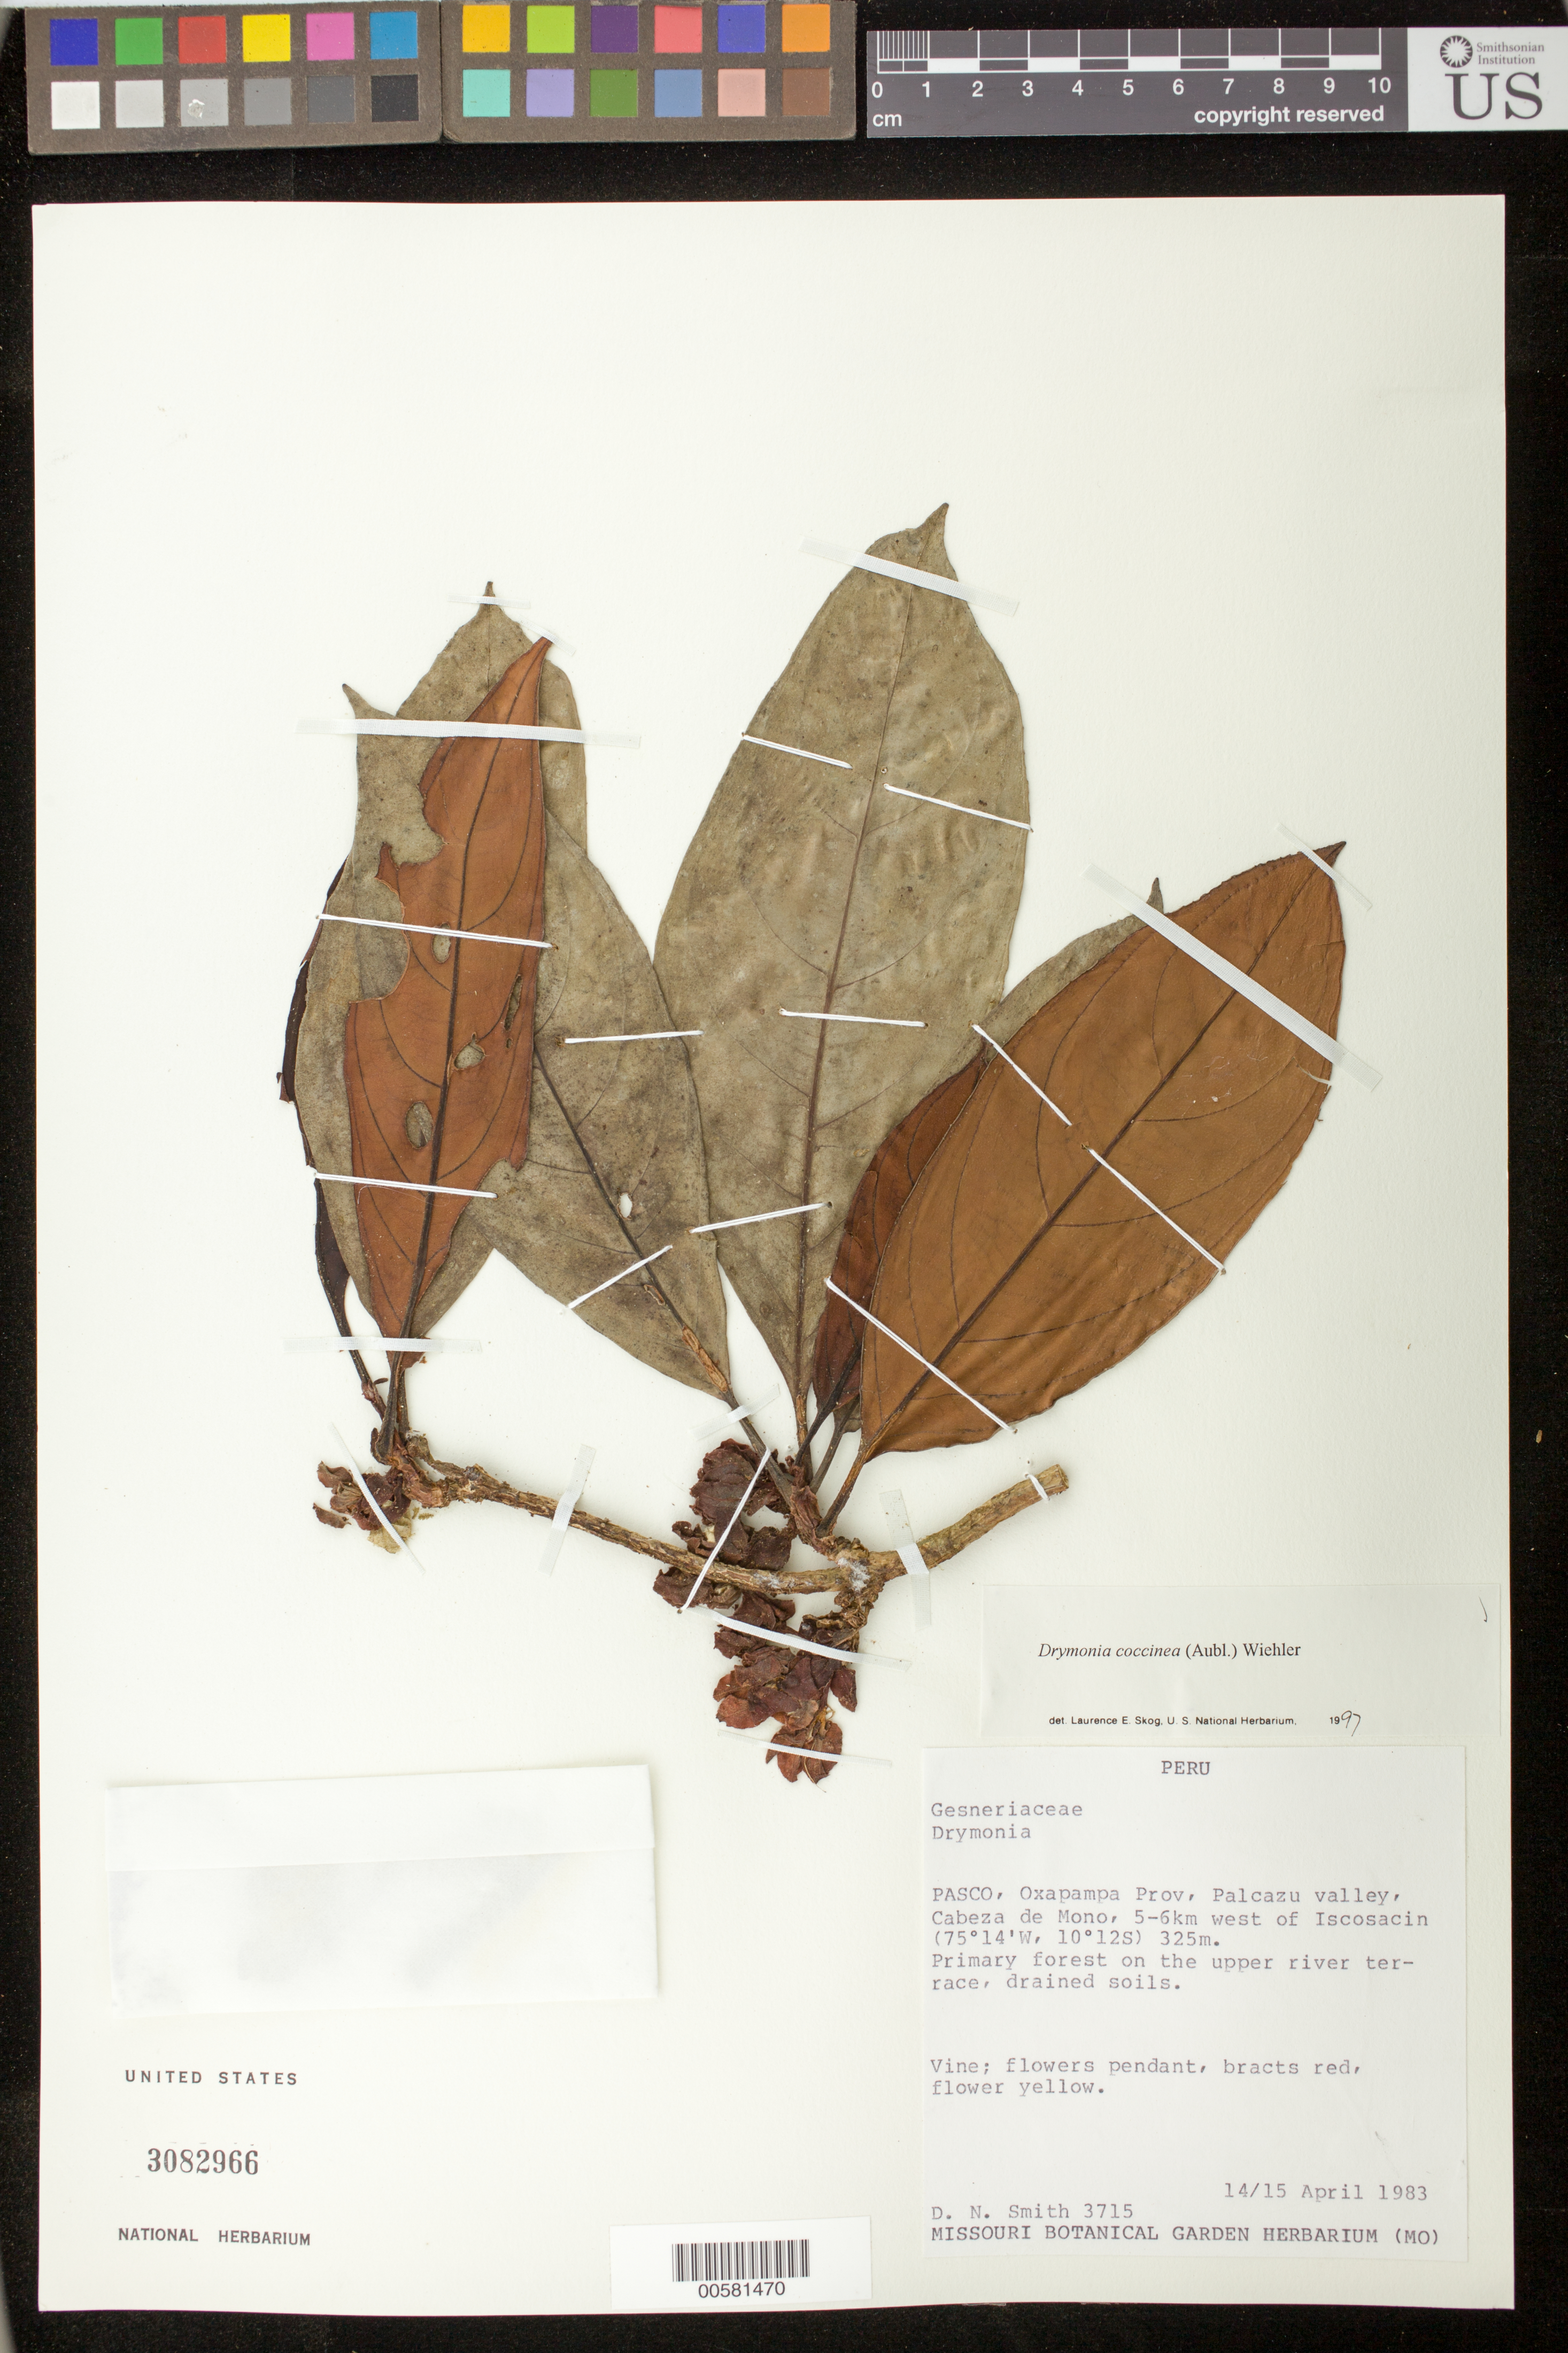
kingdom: Plantae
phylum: Tracheophyta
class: Magnoliopsida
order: Lamiales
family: Gesneriaceae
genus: Drymonia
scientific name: Drymonia coccinea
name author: (Aubl.) Wiehler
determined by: Skog, Laurence E.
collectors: D. Smith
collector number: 3715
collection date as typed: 14-15 Apr 1983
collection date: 1983-04-14/1983-04-15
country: Peru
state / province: Pasco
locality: Prov. Oxapampa; Palcazu valley, Cabeza de Mono, 5-6 km W of Iscosacin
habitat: Primary forest on upper river terrace, drained soils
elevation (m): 325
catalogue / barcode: US 3082966